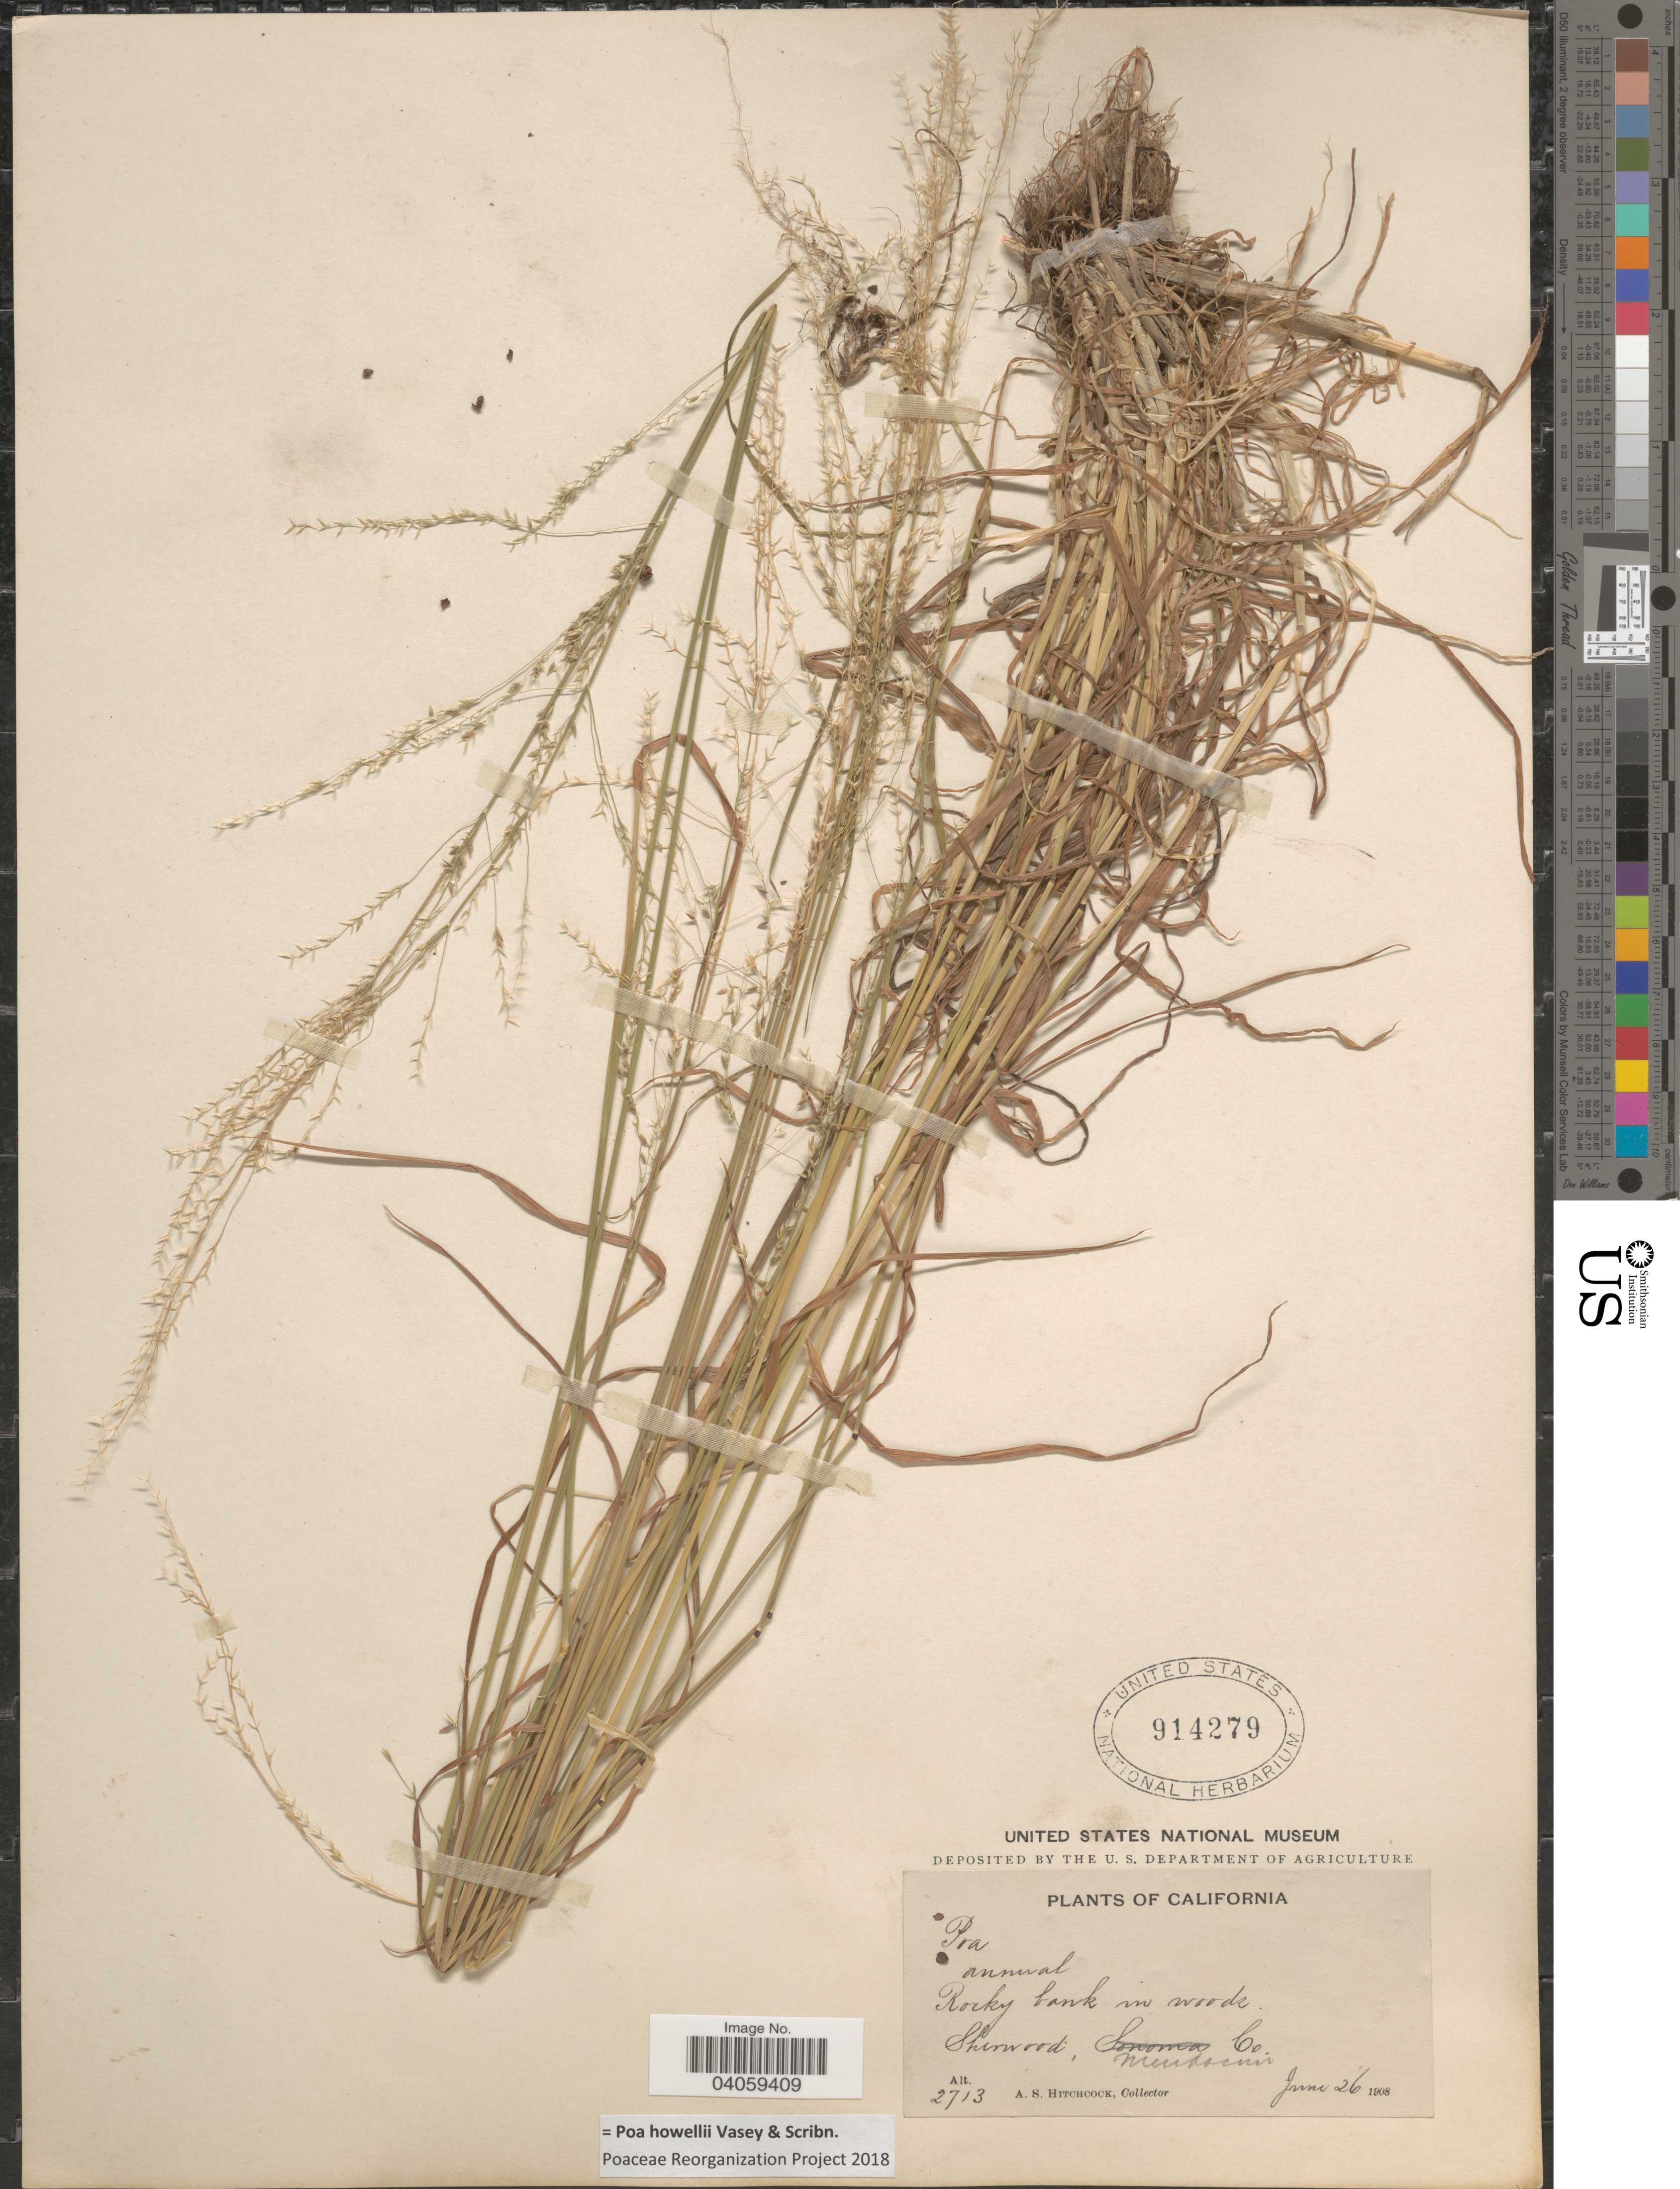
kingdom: Plantae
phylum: Tracheophyta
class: Liliopsida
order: Poales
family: Poaceae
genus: Poa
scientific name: Poa howellii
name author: Vasey & Scribn.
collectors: A. S. Hitchcock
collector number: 2713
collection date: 1908-06-26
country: United States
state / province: California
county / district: Mendocino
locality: Sherwood, Mendocino Co.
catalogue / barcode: US 914279